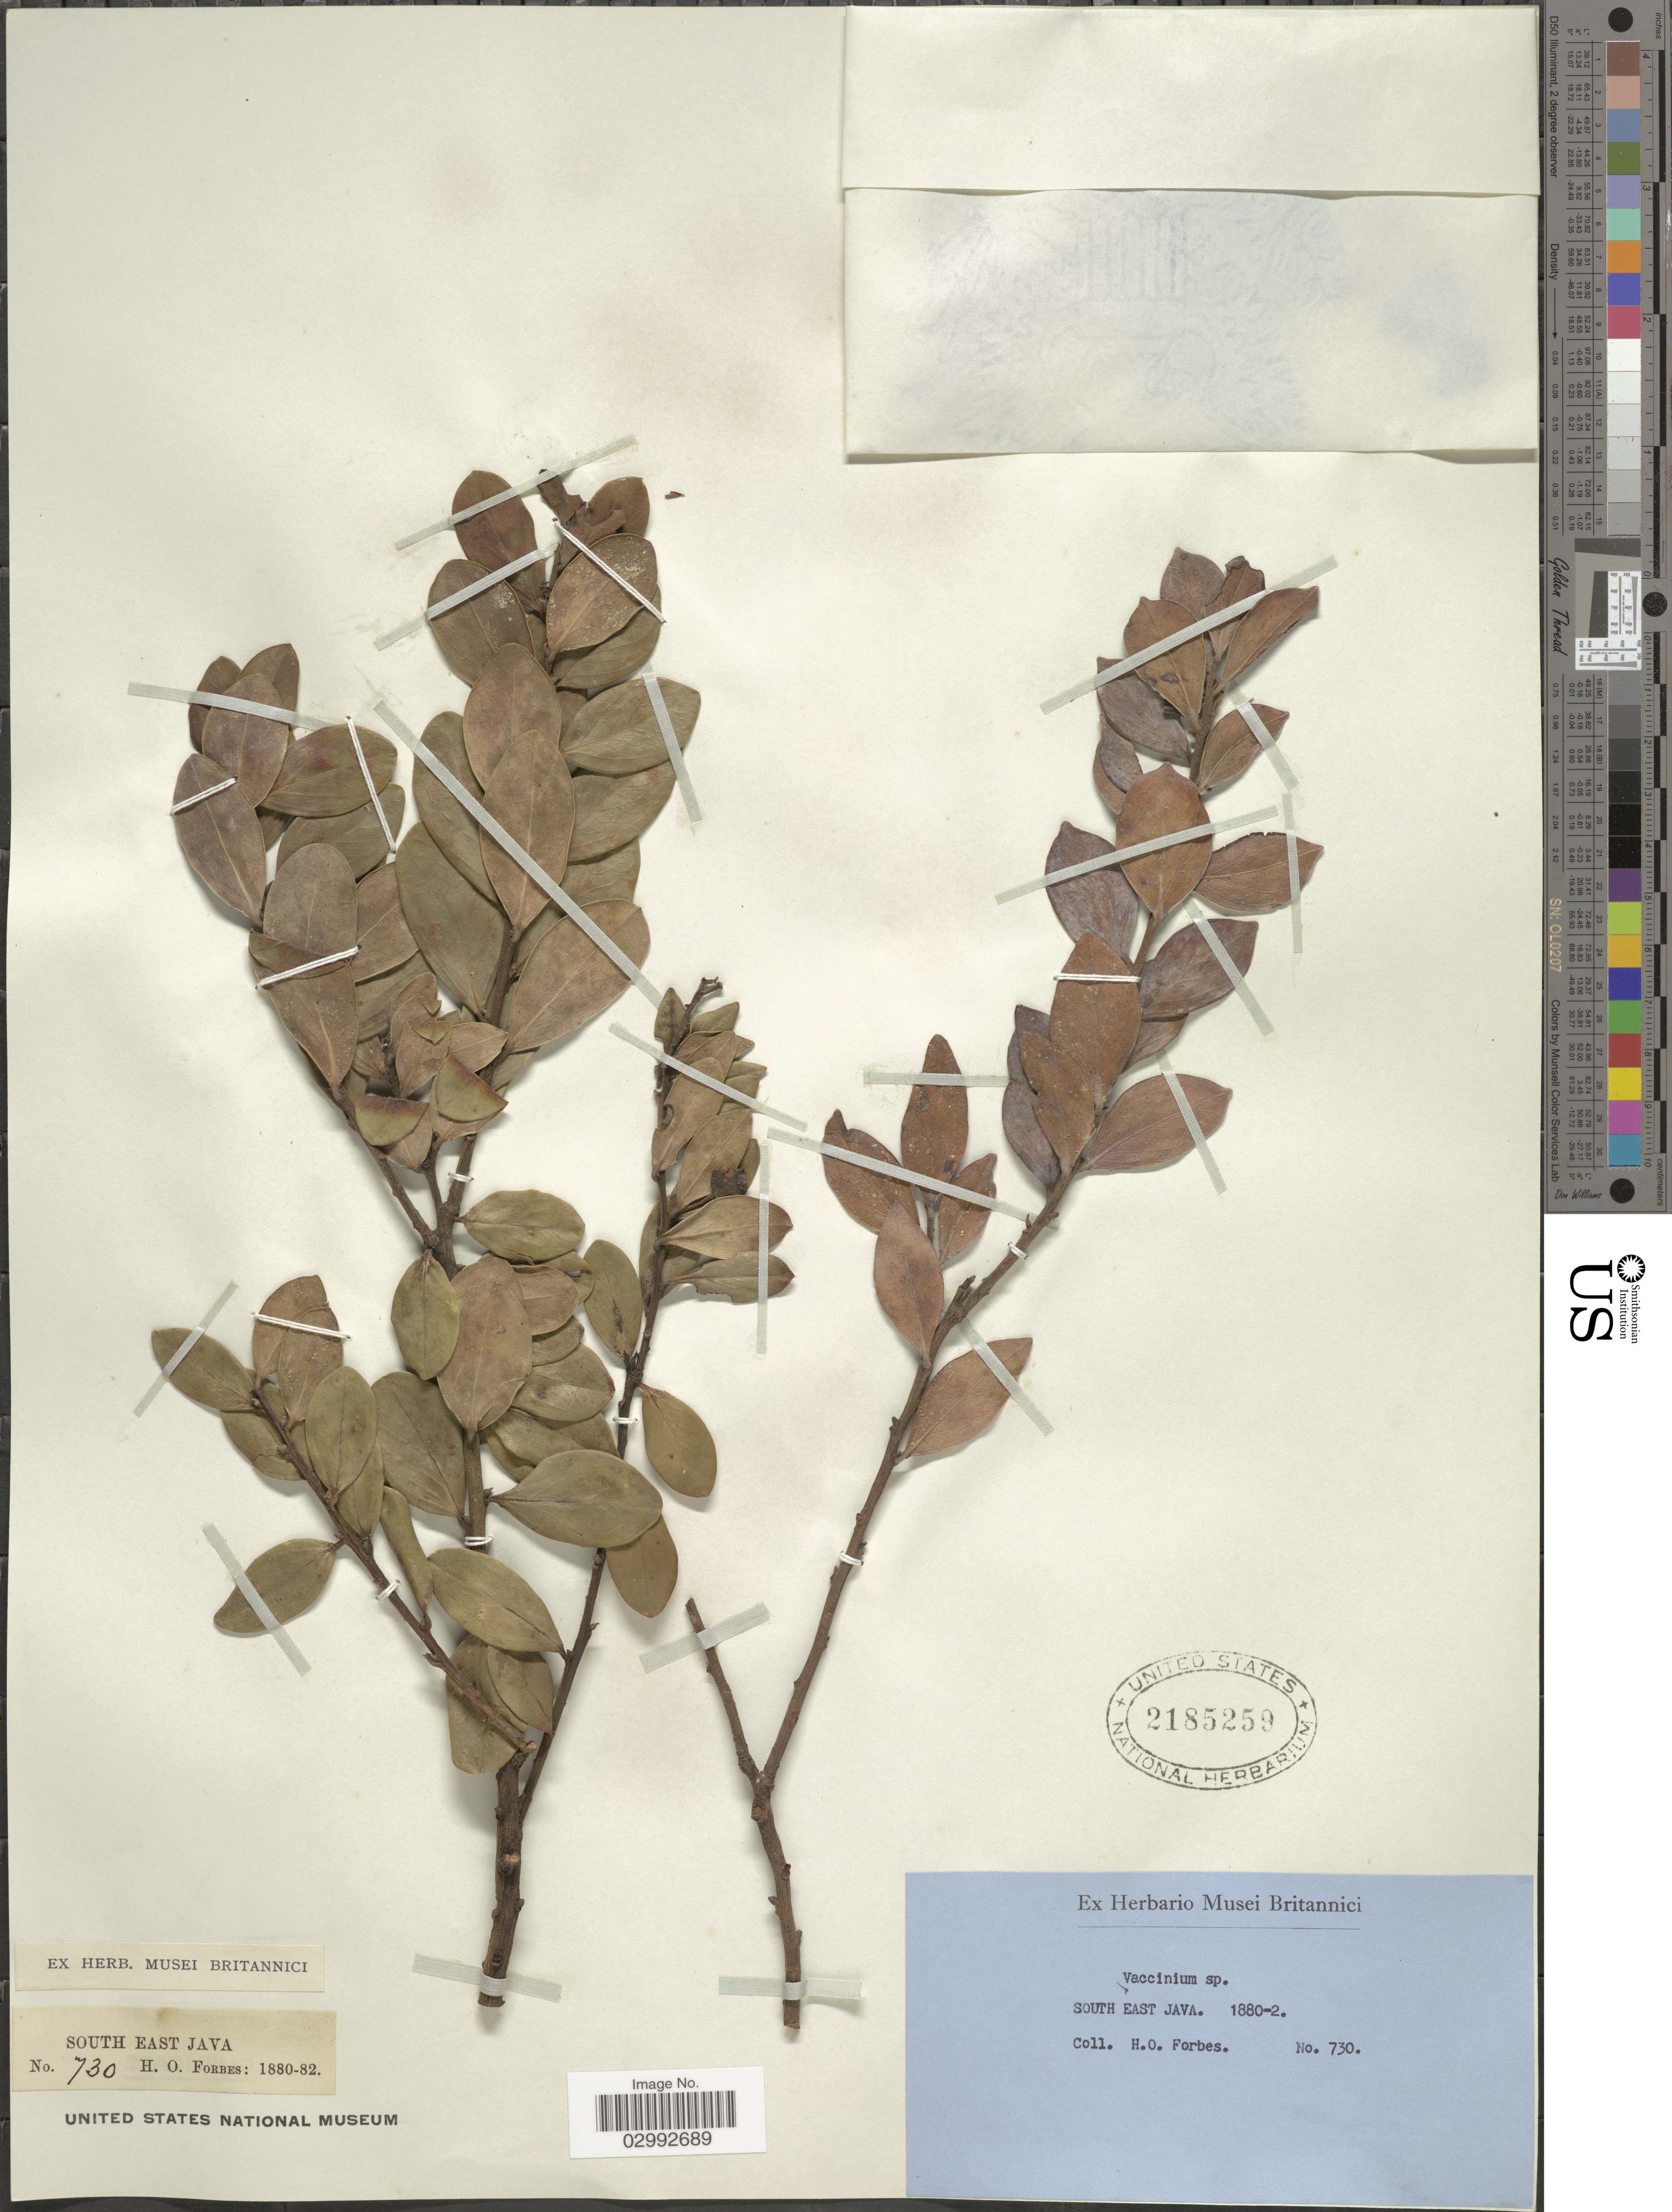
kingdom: Plantae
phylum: Tracheophyta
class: Magnoliopsida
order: Ericales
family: Ericaceae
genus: Vaccinium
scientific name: Vaccinium sp.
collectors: H. O. Forbes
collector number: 730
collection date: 1880/1882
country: Indonesia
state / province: Java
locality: South East Java.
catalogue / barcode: US 2185259